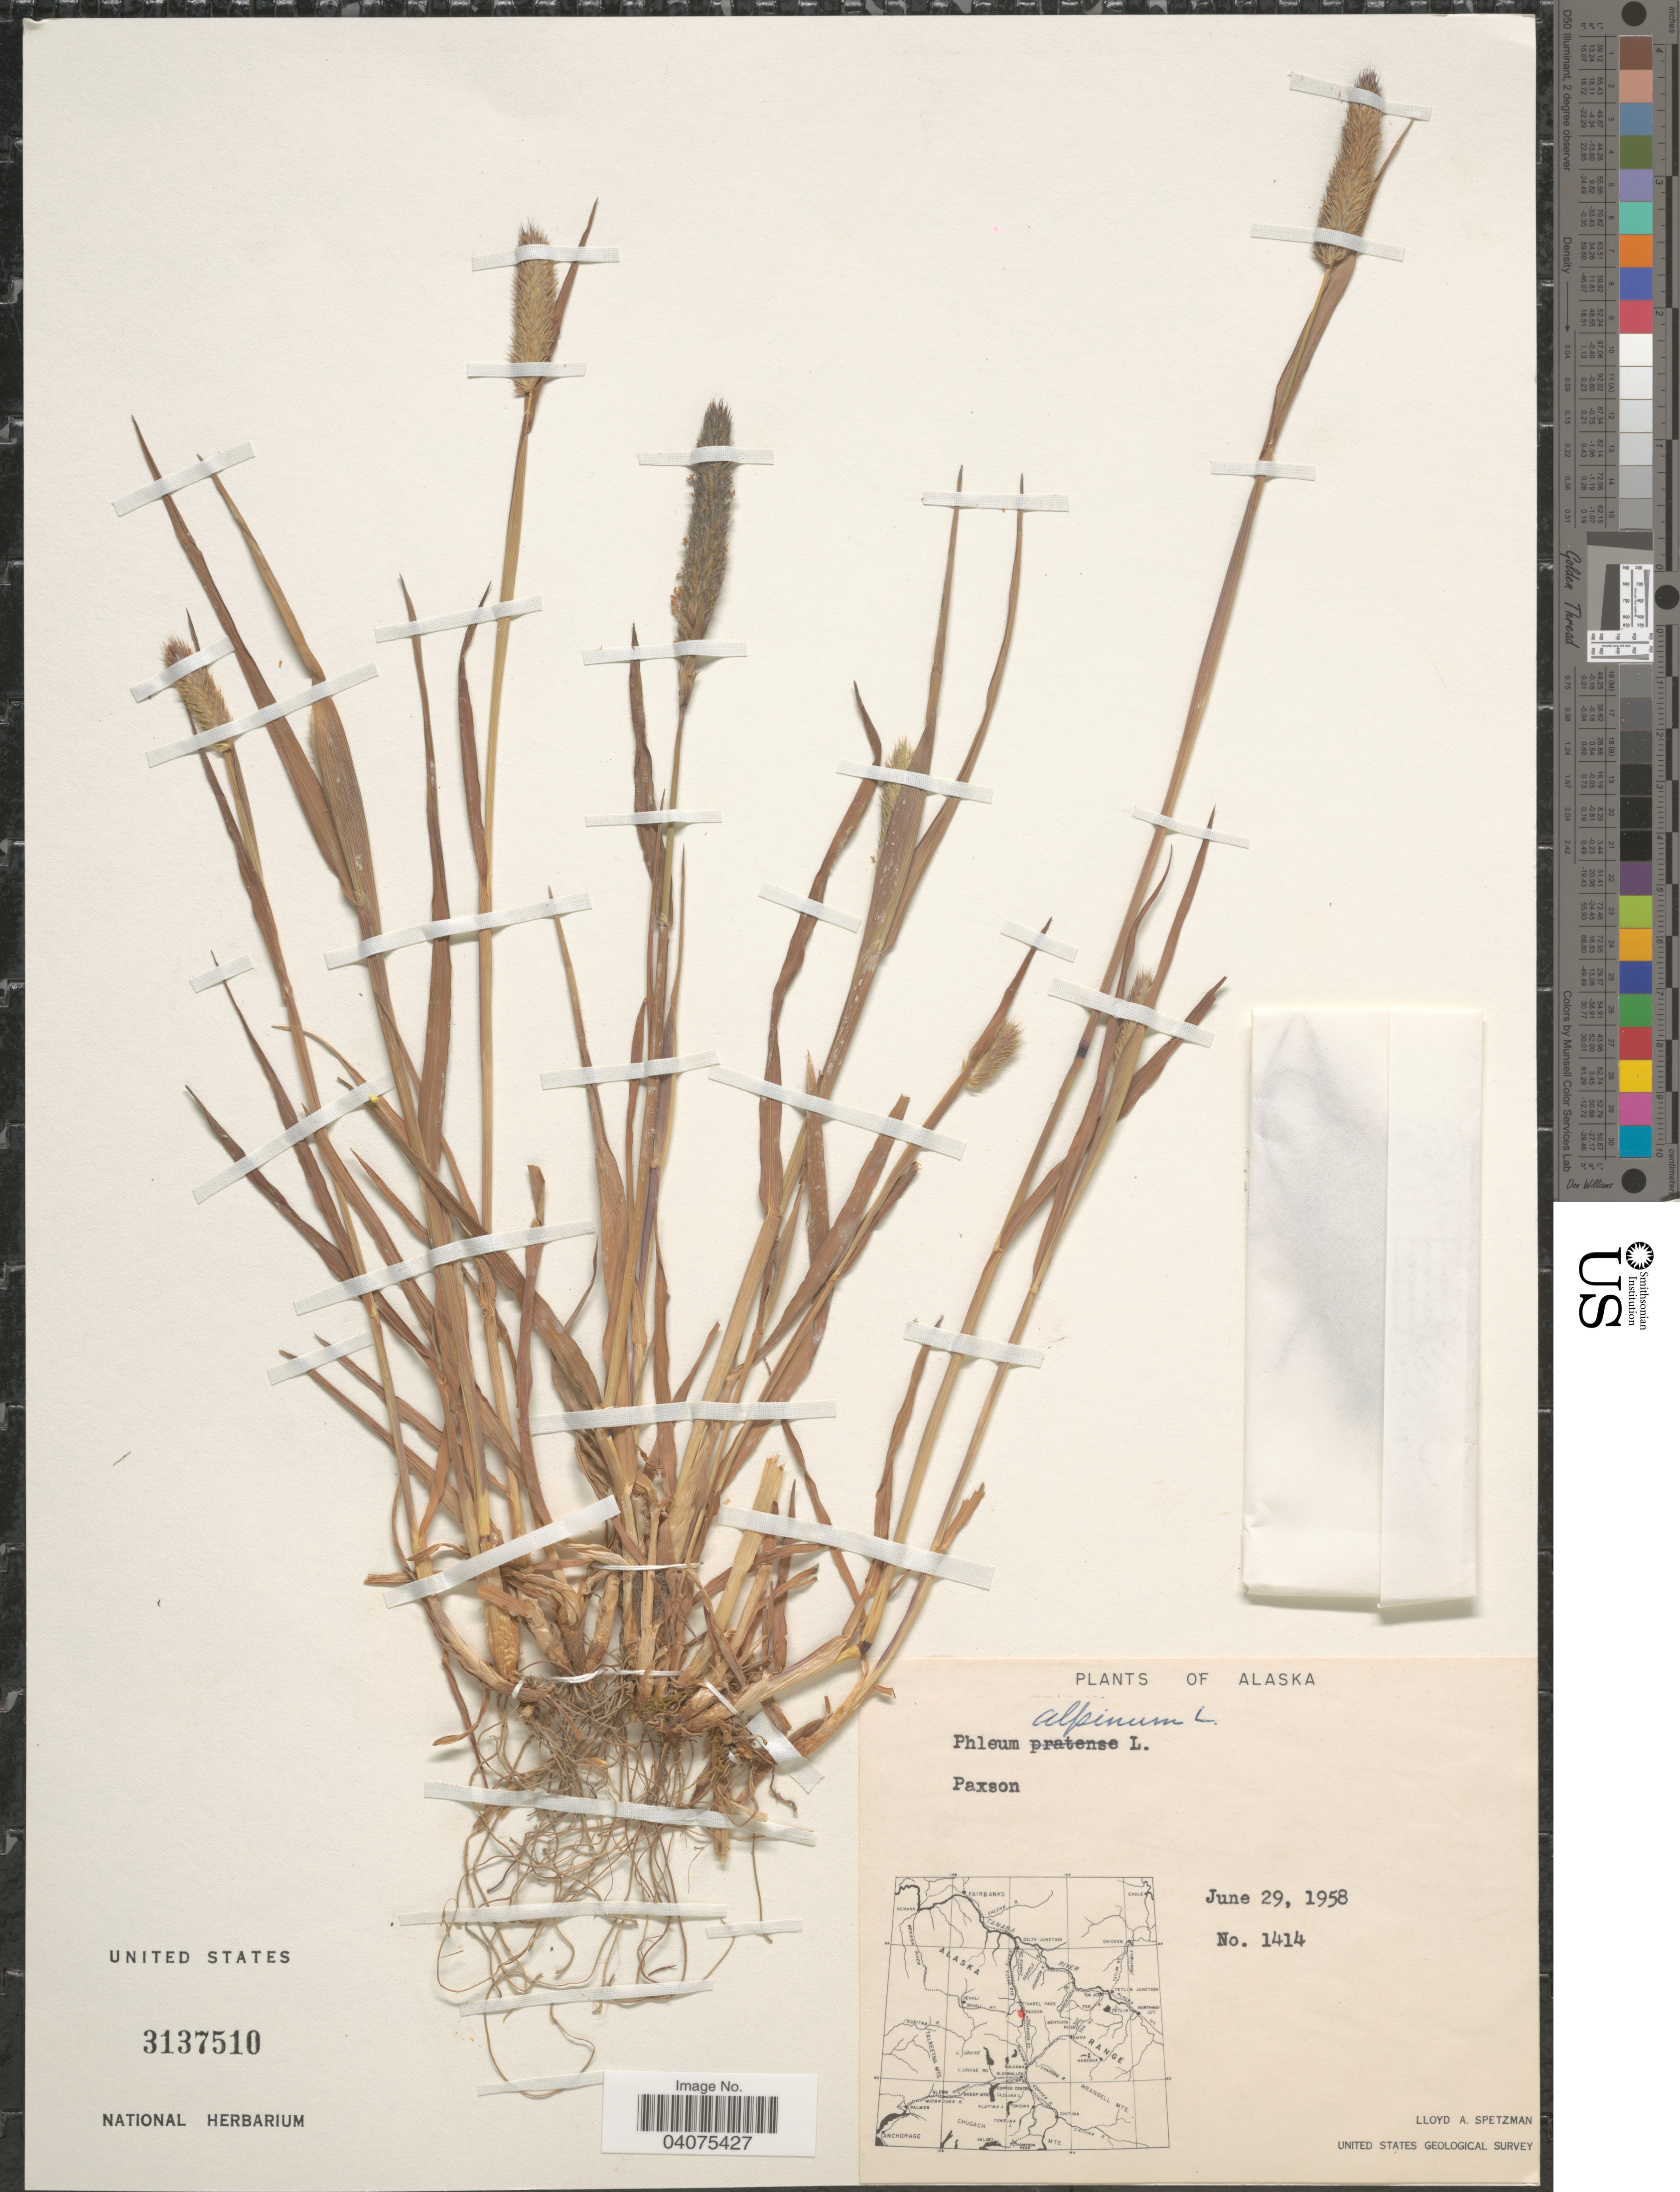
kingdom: Plantae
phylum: Tracheophyta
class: Liliopsida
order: Poales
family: Poaceae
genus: Phleum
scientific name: Phleum alpinum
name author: L.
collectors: L. Spetzman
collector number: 1414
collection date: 1958-06-29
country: United States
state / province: Alaska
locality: Paxson. United States Geological Survey.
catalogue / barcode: US 3137510